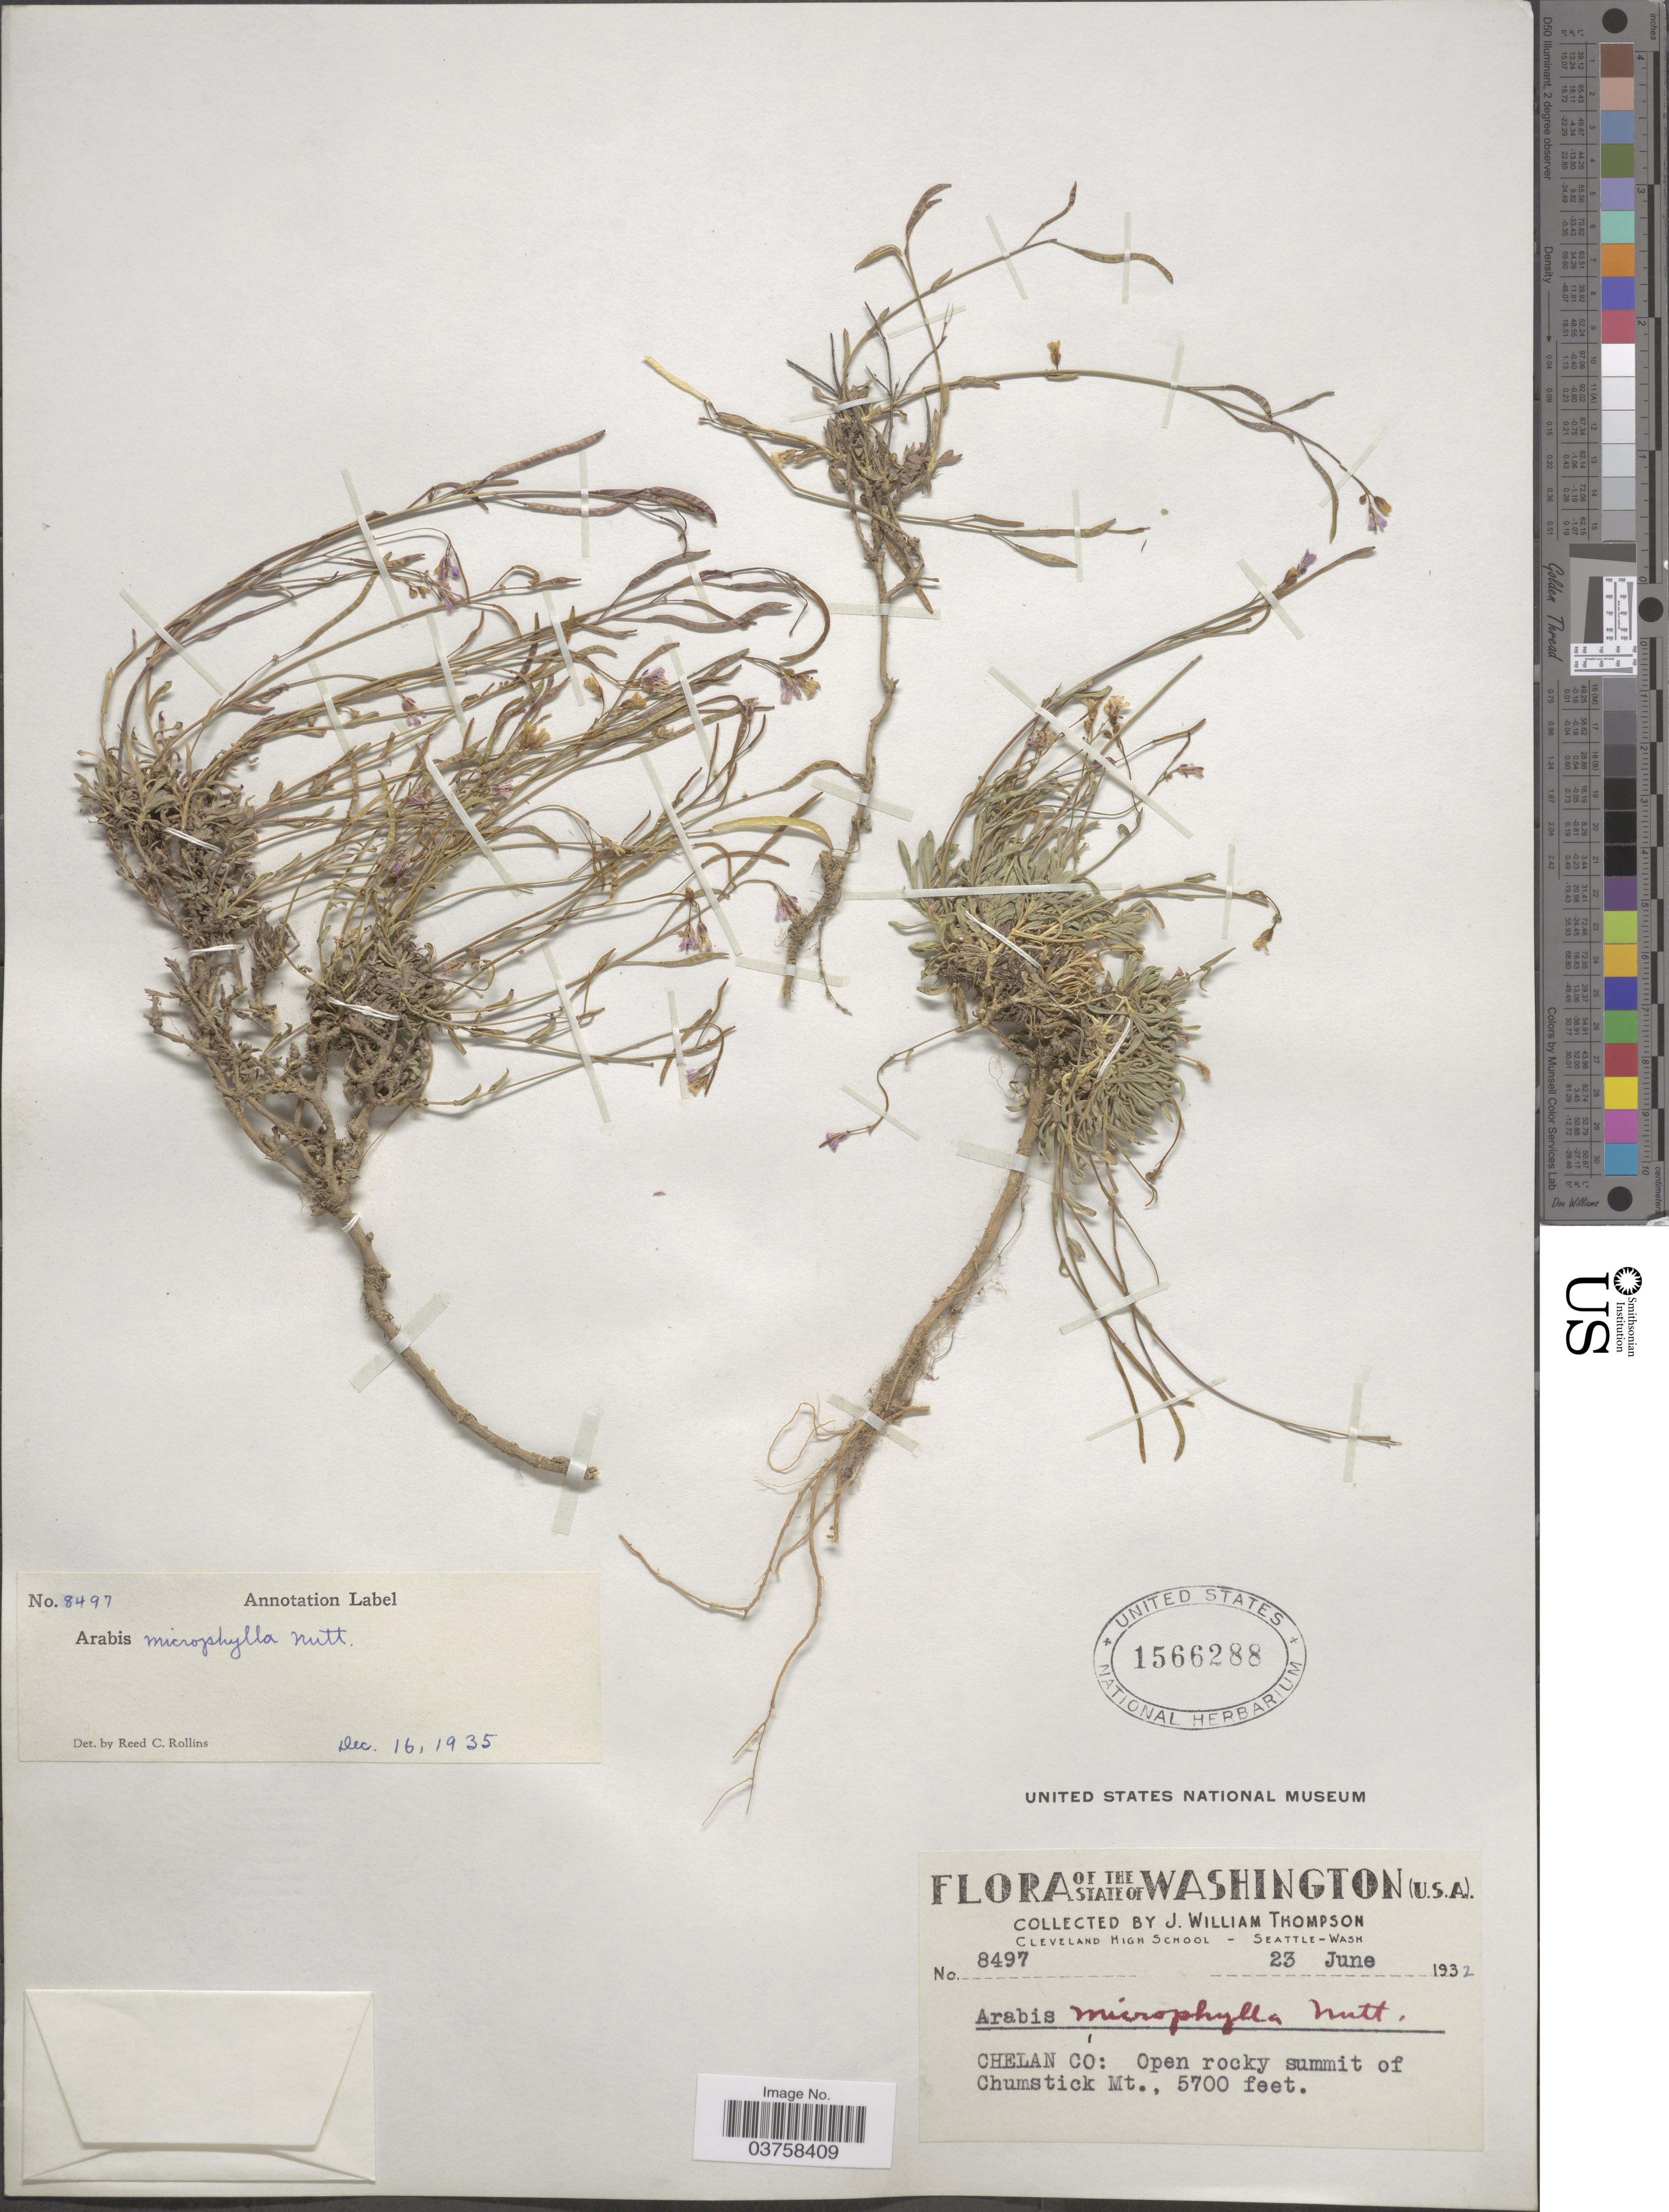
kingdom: Plantae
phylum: Tracheophyta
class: Magnoliopsida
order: Brassicales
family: Brassicaceae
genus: Arabis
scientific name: Arabis microphylla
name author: Nutt.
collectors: J. W. Thompson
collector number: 8497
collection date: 1932-06-23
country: United States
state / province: Washington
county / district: Chelan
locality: Chelan Co: Open rocky summit of Chumstick Mt.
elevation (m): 1737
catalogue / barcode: US 1566288